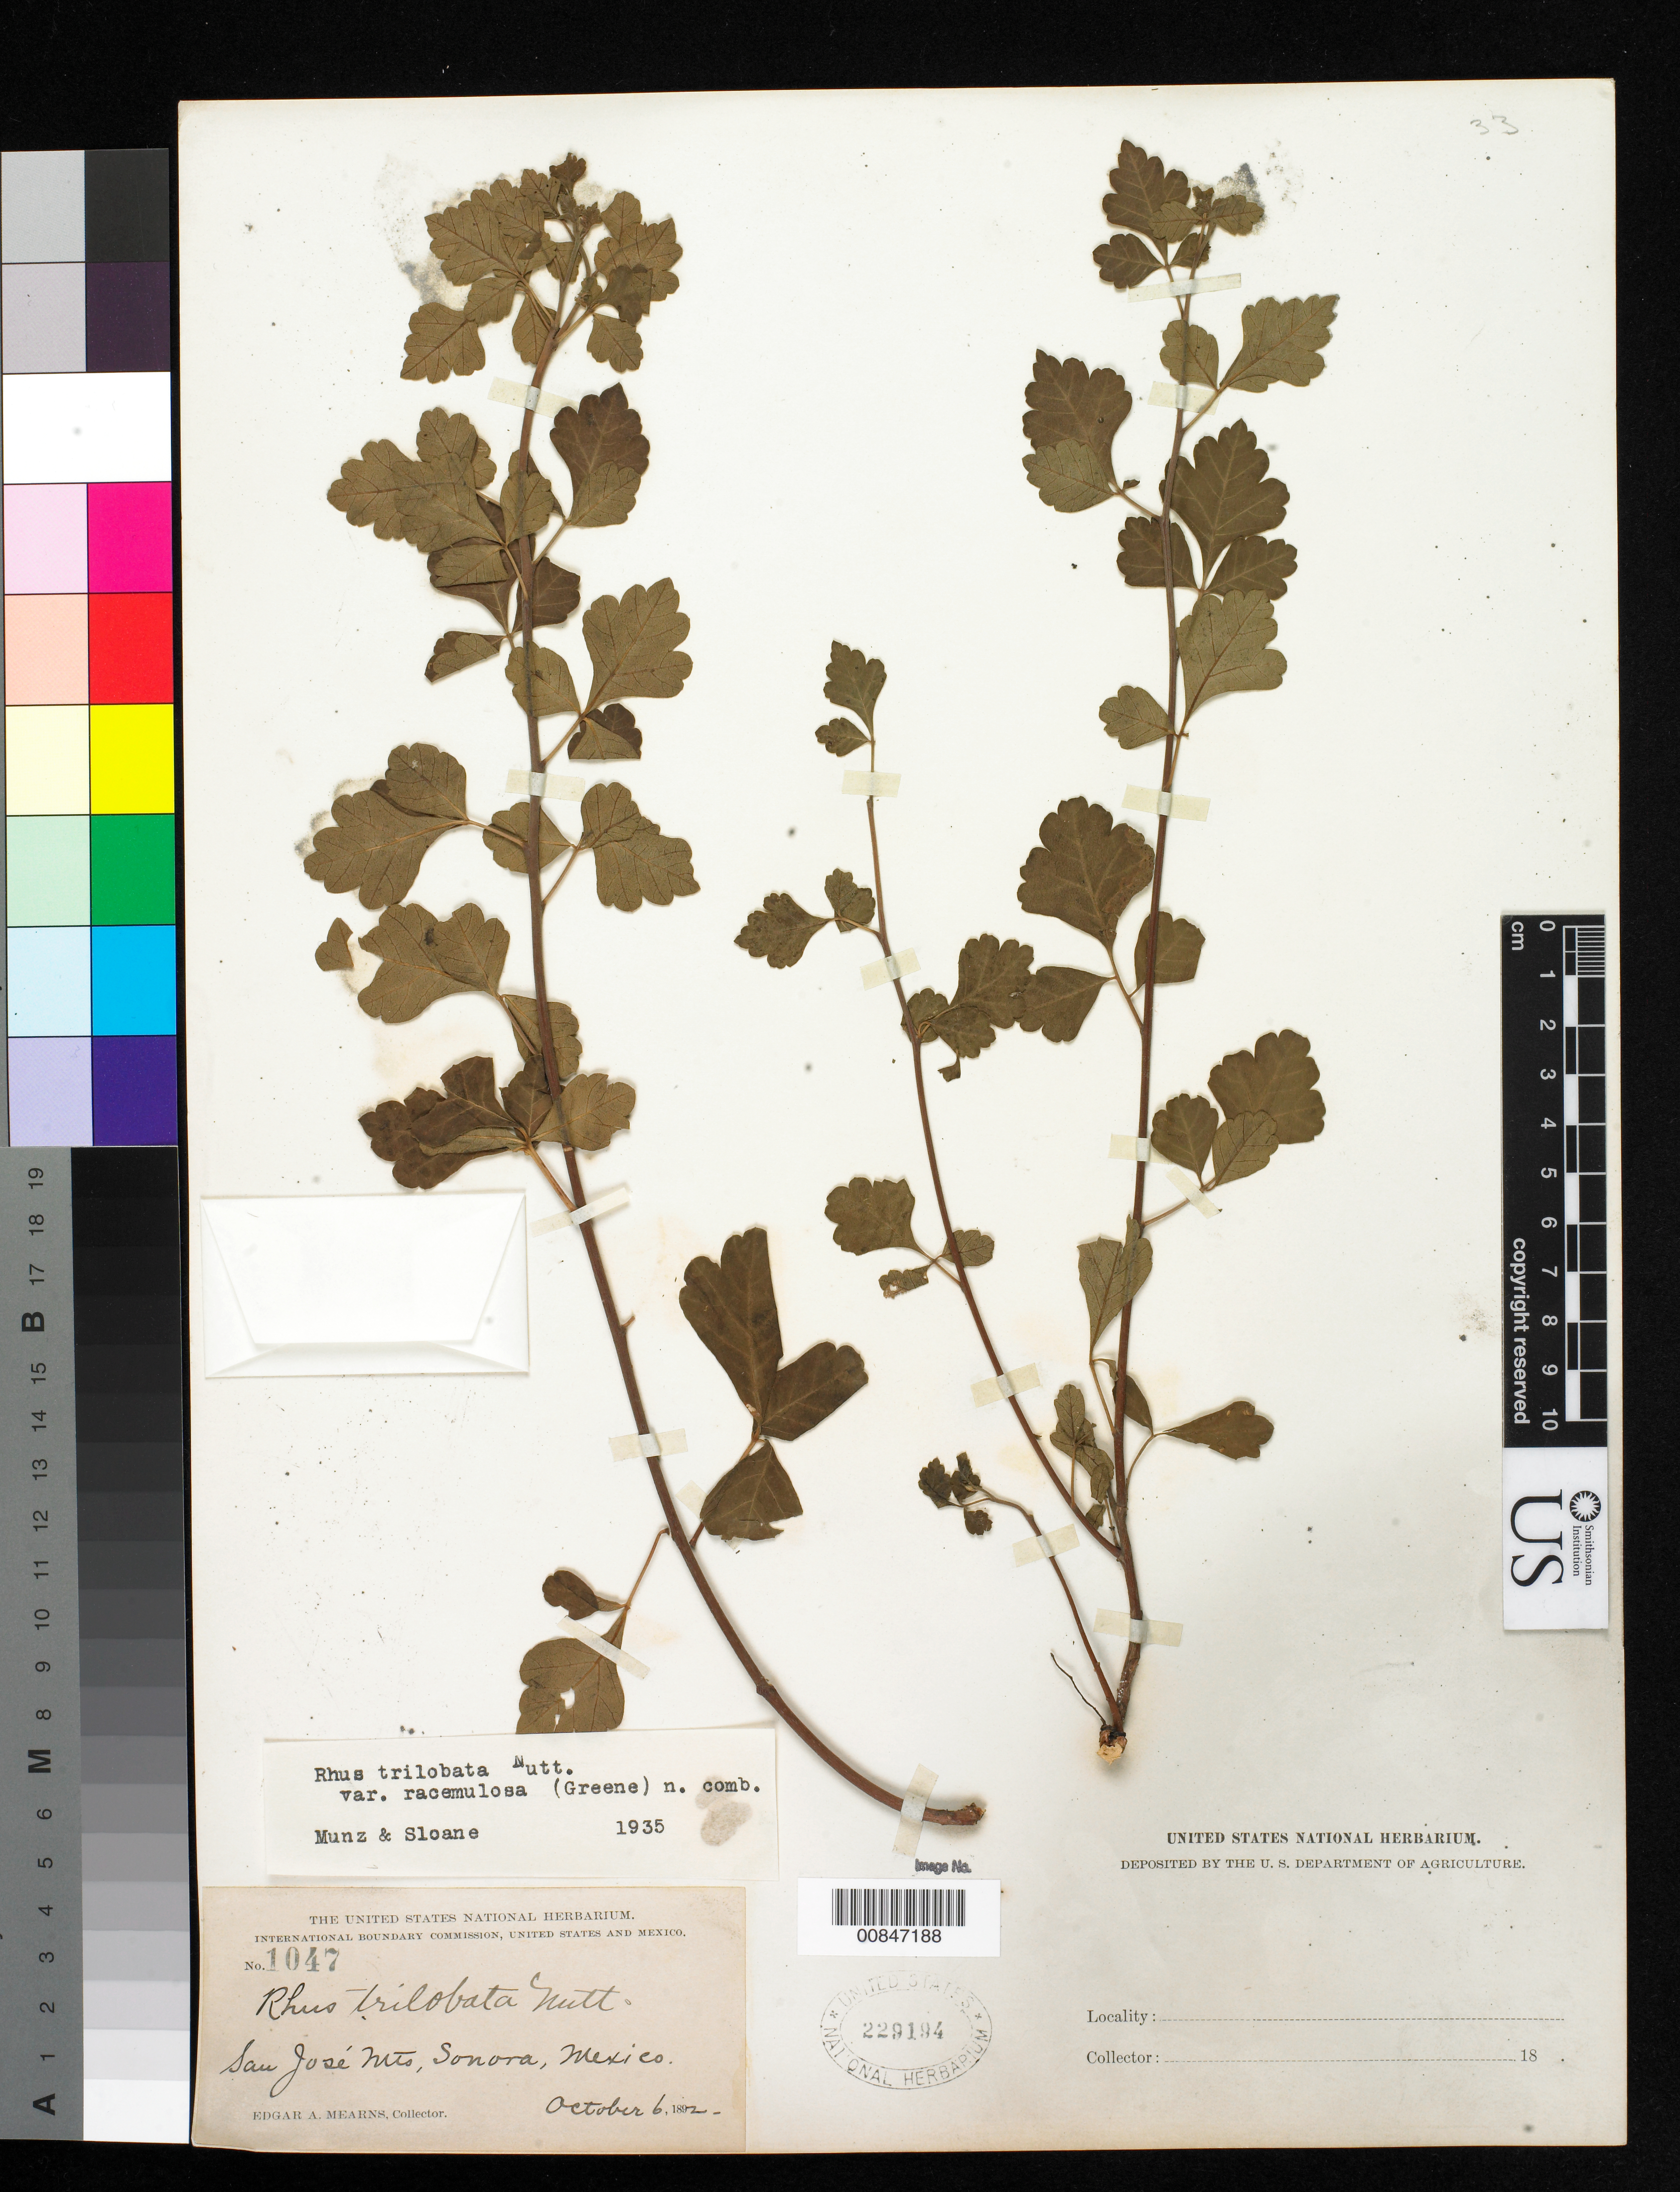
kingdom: Plantae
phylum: Tracheophyta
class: Magnoliopsida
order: Sapindales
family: Anacardiaceae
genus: Rhus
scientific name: Rhus trilobata var. racemulosa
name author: (Greene) F.A. Barkley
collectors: E. A. Mearns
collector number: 1047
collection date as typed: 06 Oct 1892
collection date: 1892-10-06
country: Mexico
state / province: Sonora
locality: San José Mts., Sonora.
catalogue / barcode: US 229194